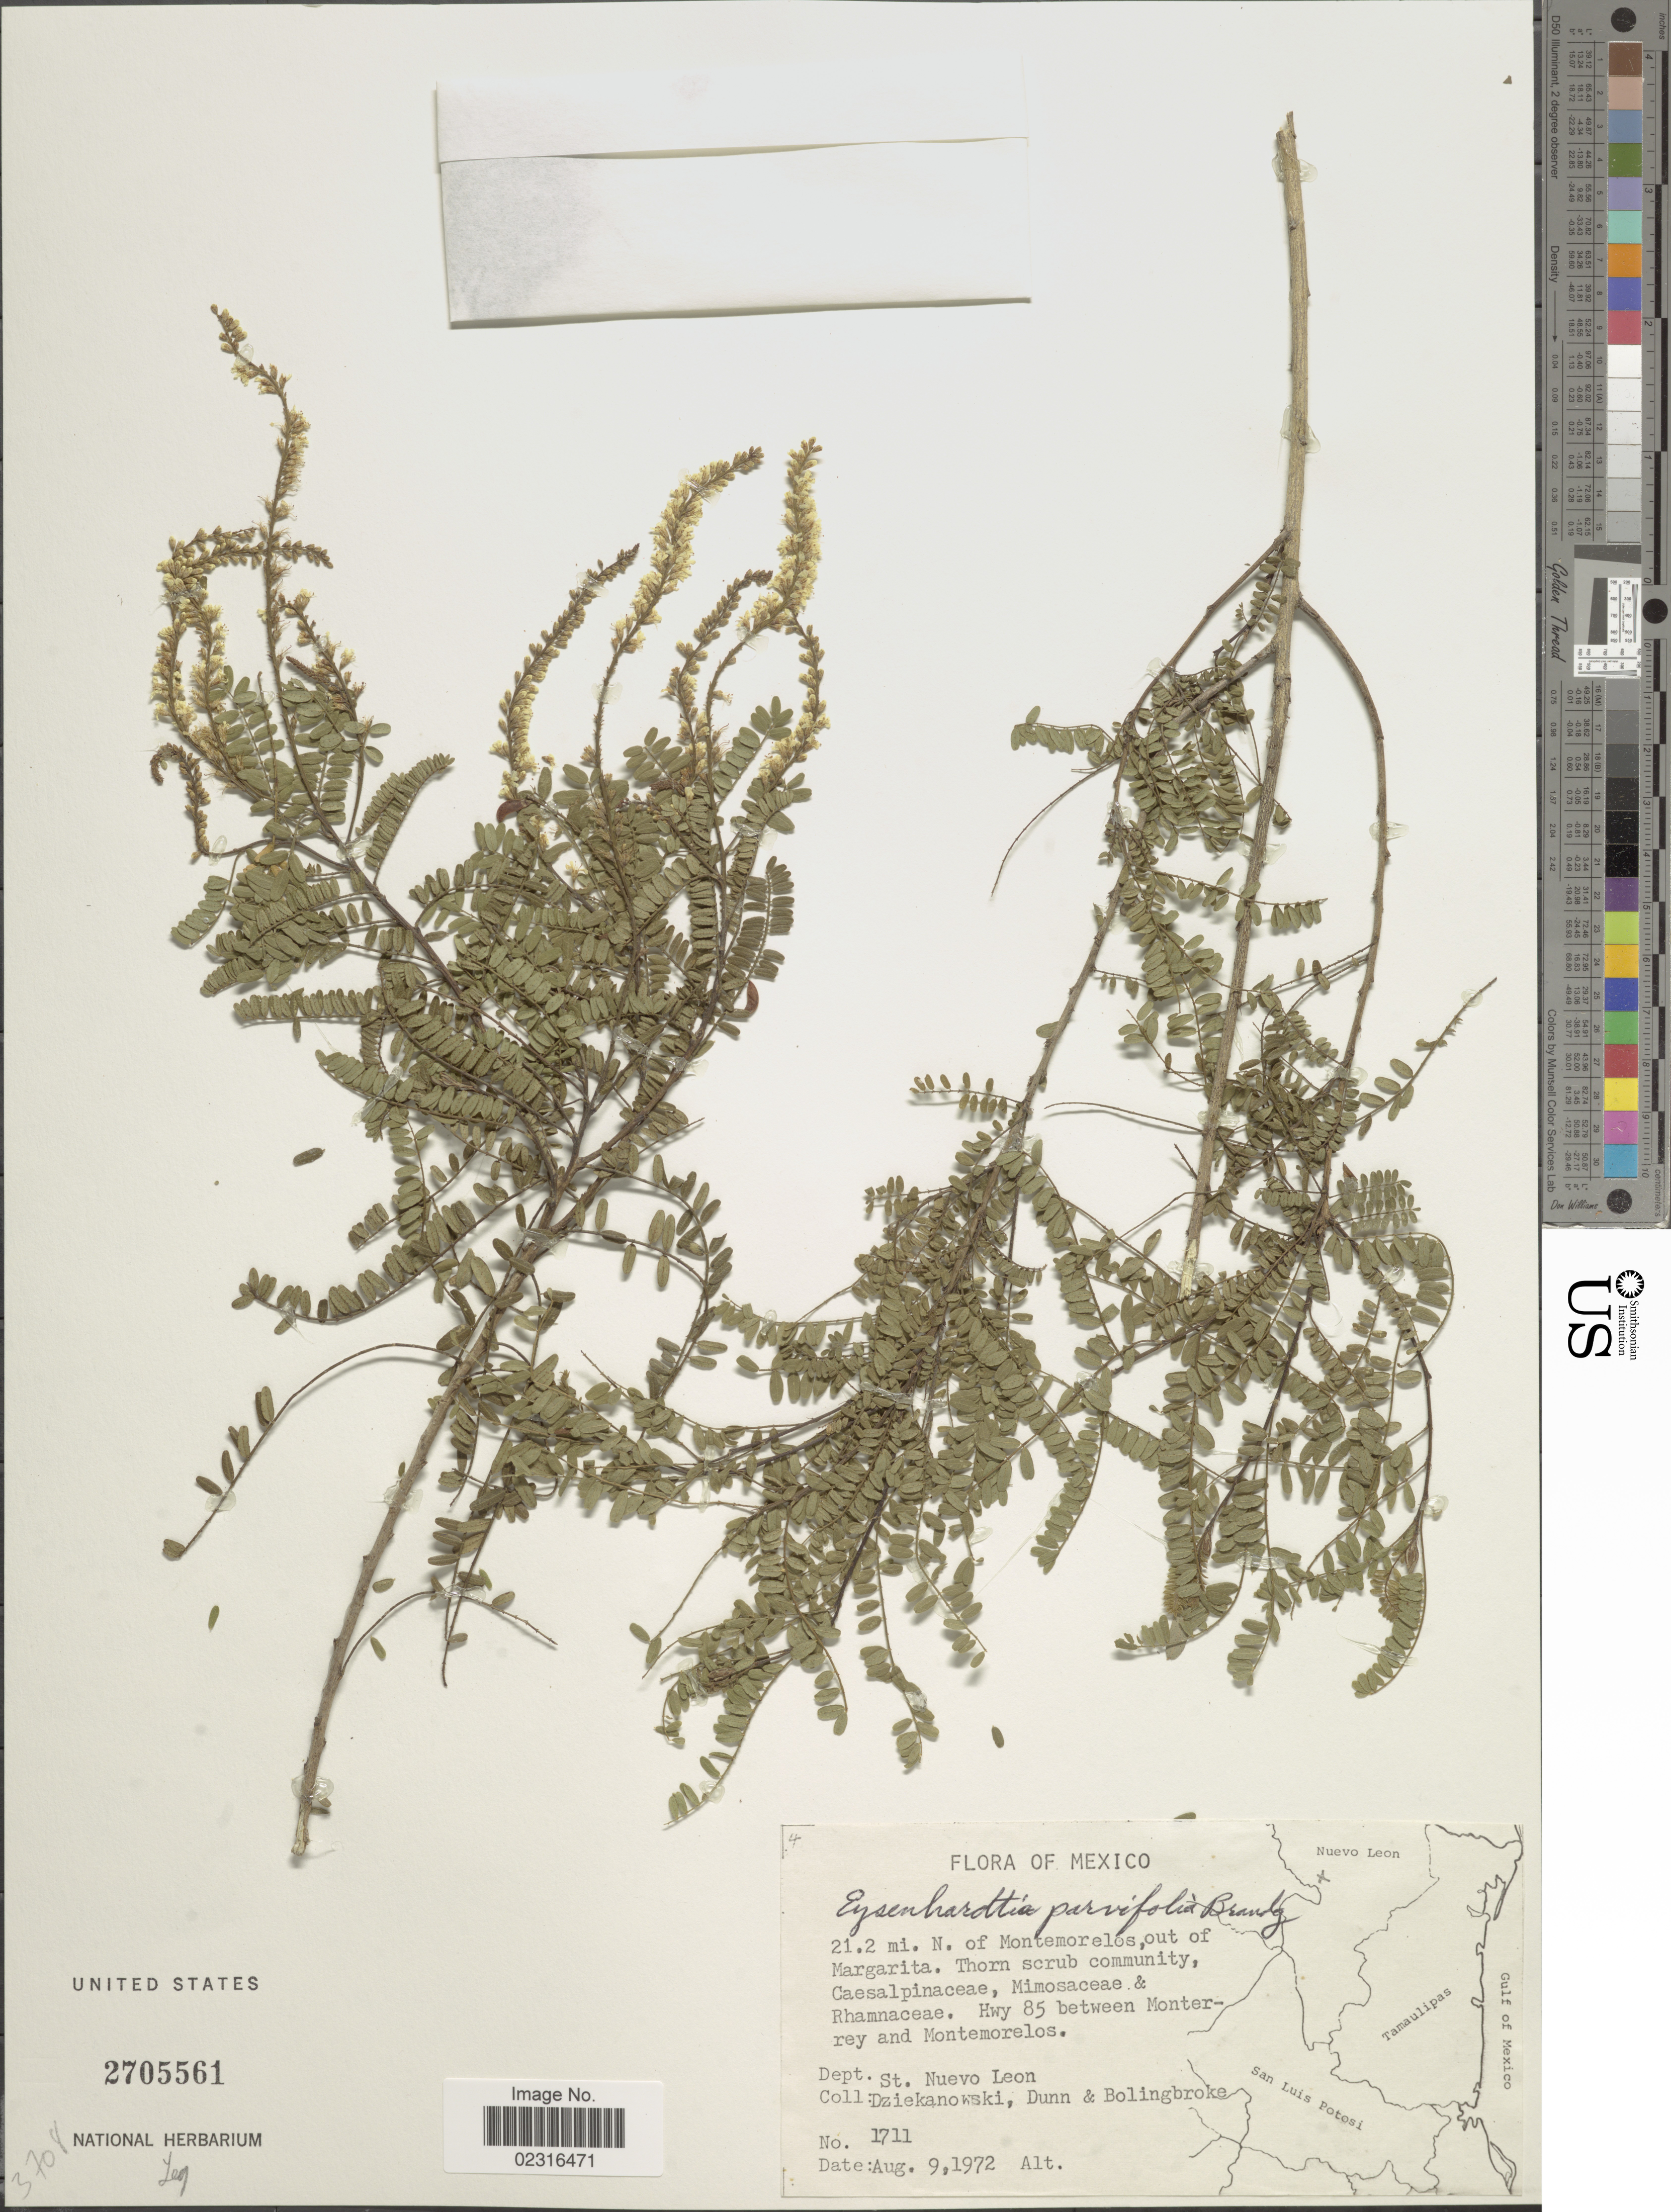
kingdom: Plantae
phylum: Tracheophyta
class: Magnoliopsida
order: Fabales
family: Fabaceae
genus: Eysenhardtia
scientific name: Eysenhardtia parvifolia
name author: Brandegee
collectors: -. Dziekanowski, Dunn, -- & -. Bolingbroke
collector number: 1711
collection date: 1972-08-09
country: Mexico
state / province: Nuevo León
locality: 21.2 mi. N. of Montemorelos, out of Margarita, thorn scrub community, Hwy 86 between Monterrey and Montemorelos, St. Nuevo Leon.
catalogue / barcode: US 2705561